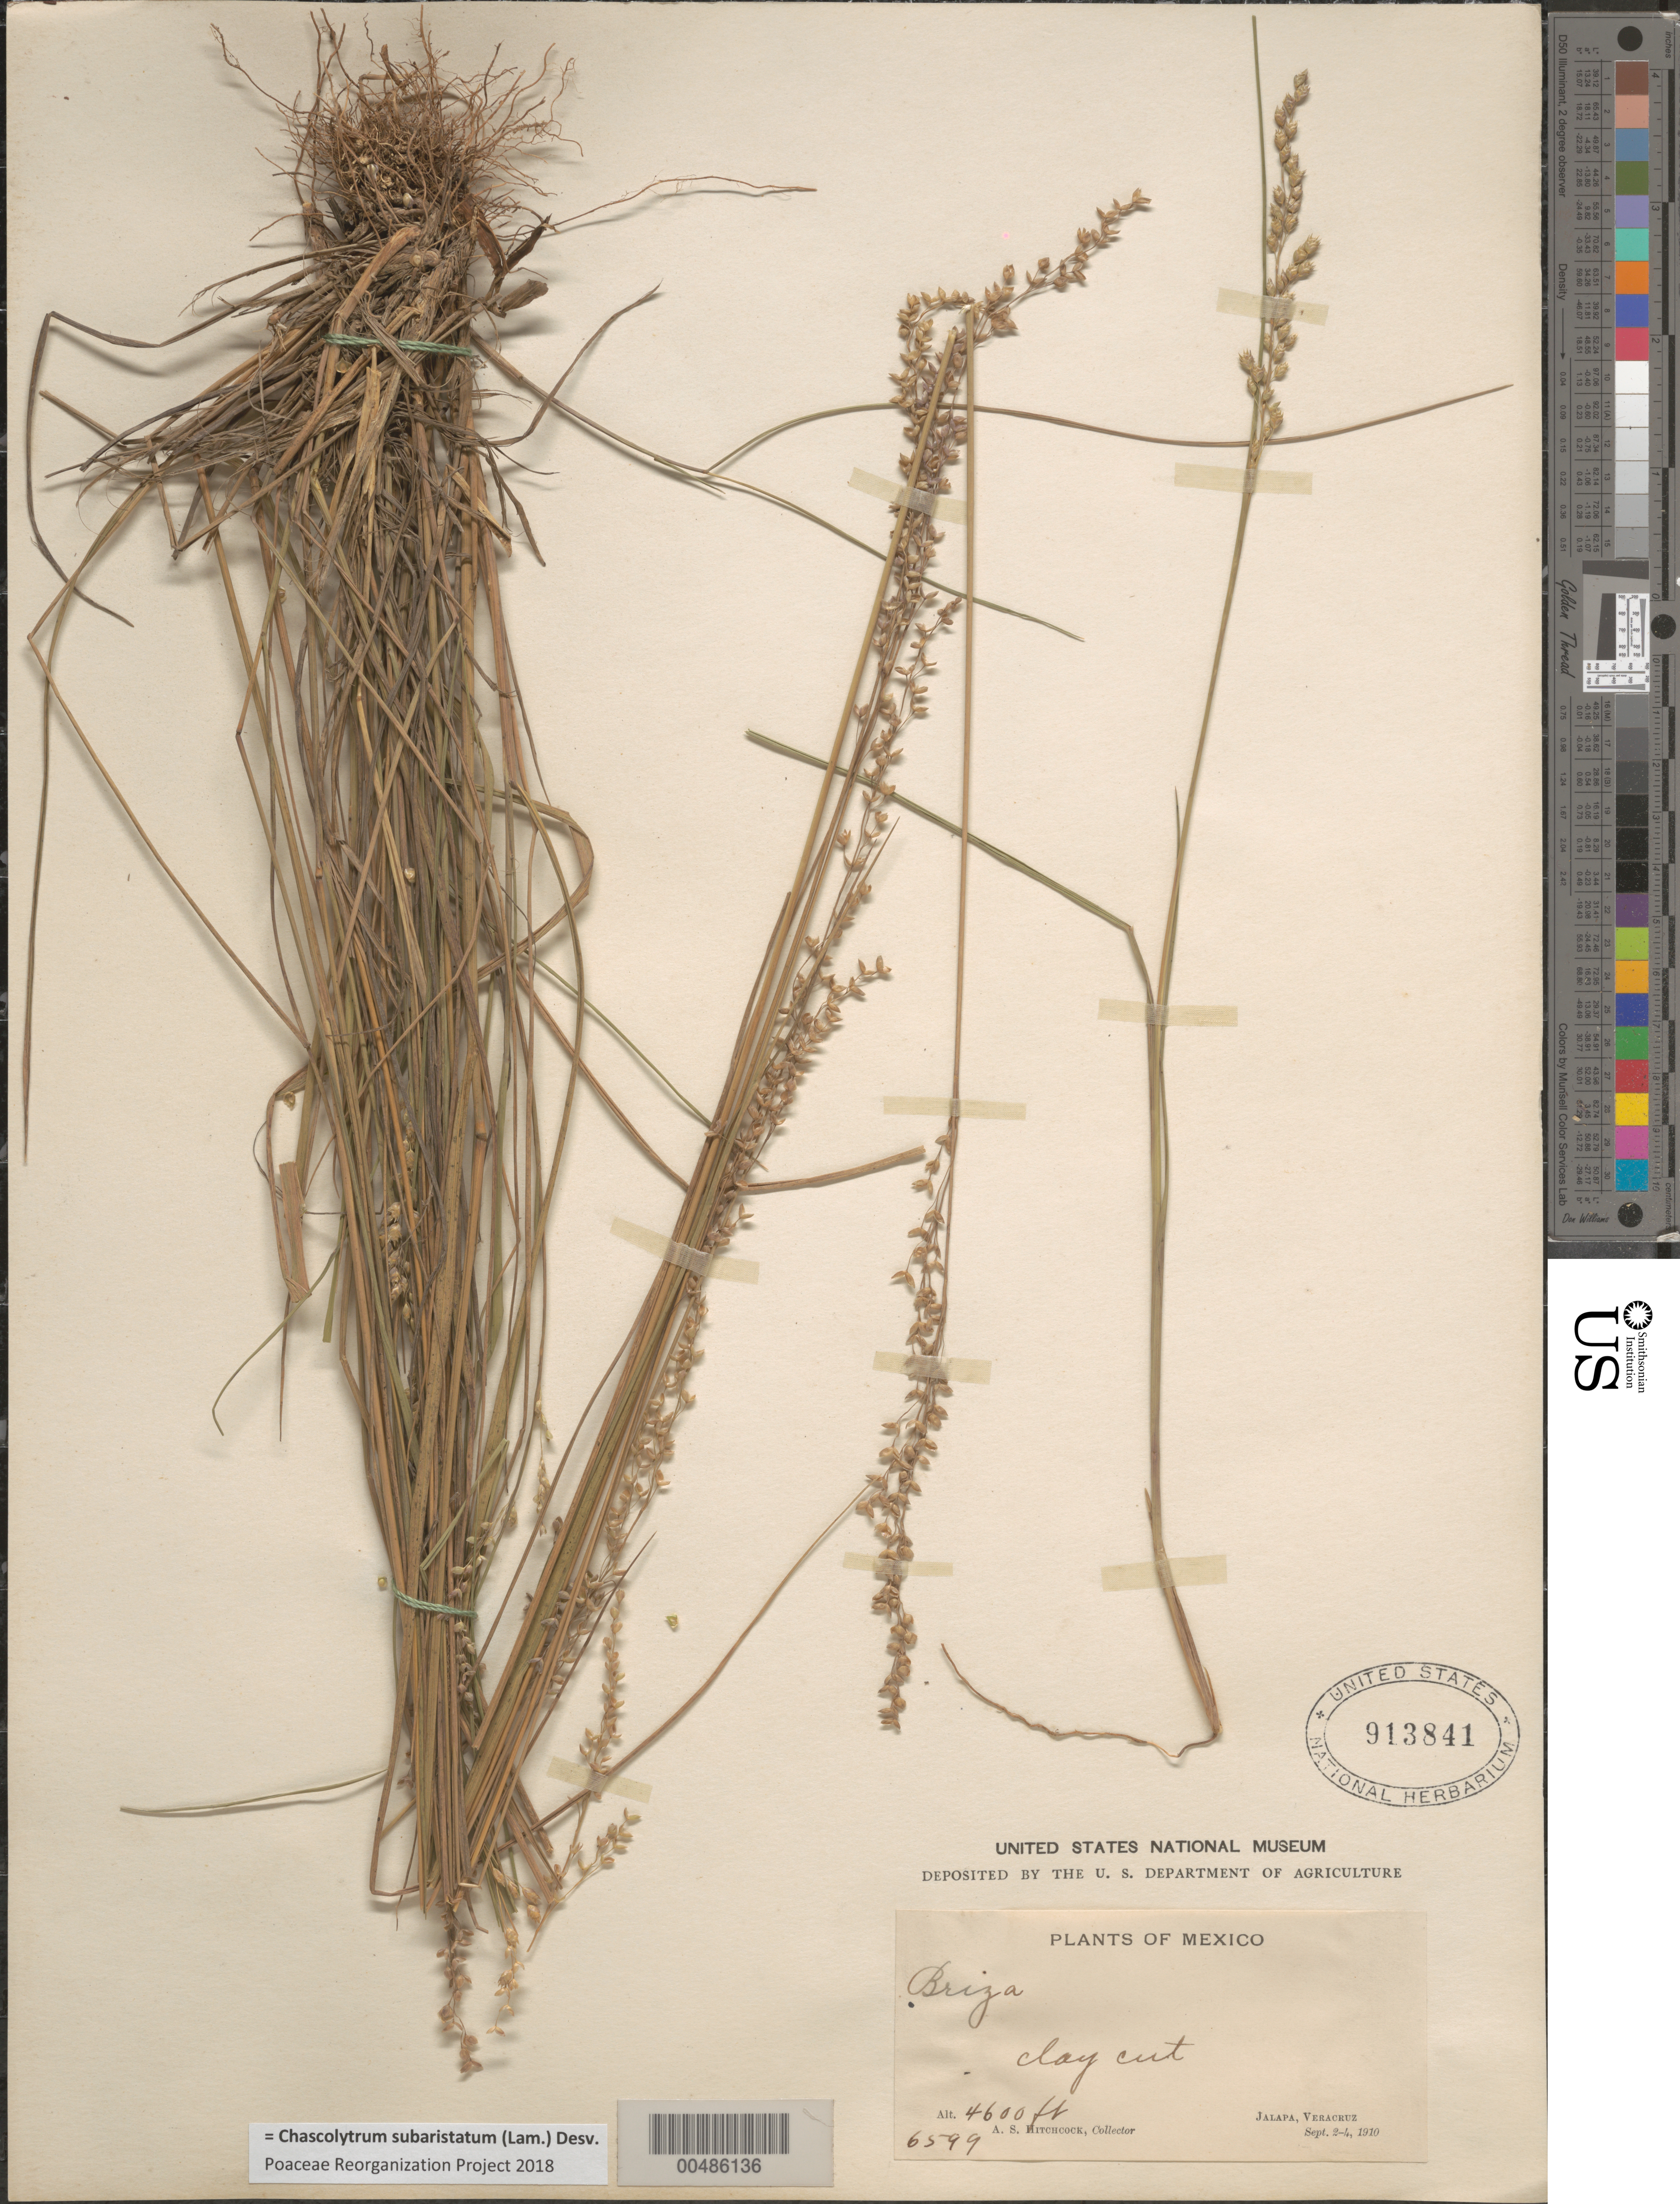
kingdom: Plantae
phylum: Tracheophyta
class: Liliopsida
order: Poales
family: Poaceae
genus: Chascolytrum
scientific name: Chascolytrum subaristatum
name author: (Lam.) Desv.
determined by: Poaceae Reorganization Project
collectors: A. S. Hitchcock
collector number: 6599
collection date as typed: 2 Sep 1910 to 4 Sep 1910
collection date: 1910-09-02/1910-09-04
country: Mexico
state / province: Veracruz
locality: Jalapa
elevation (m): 1402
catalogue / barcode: US 913841